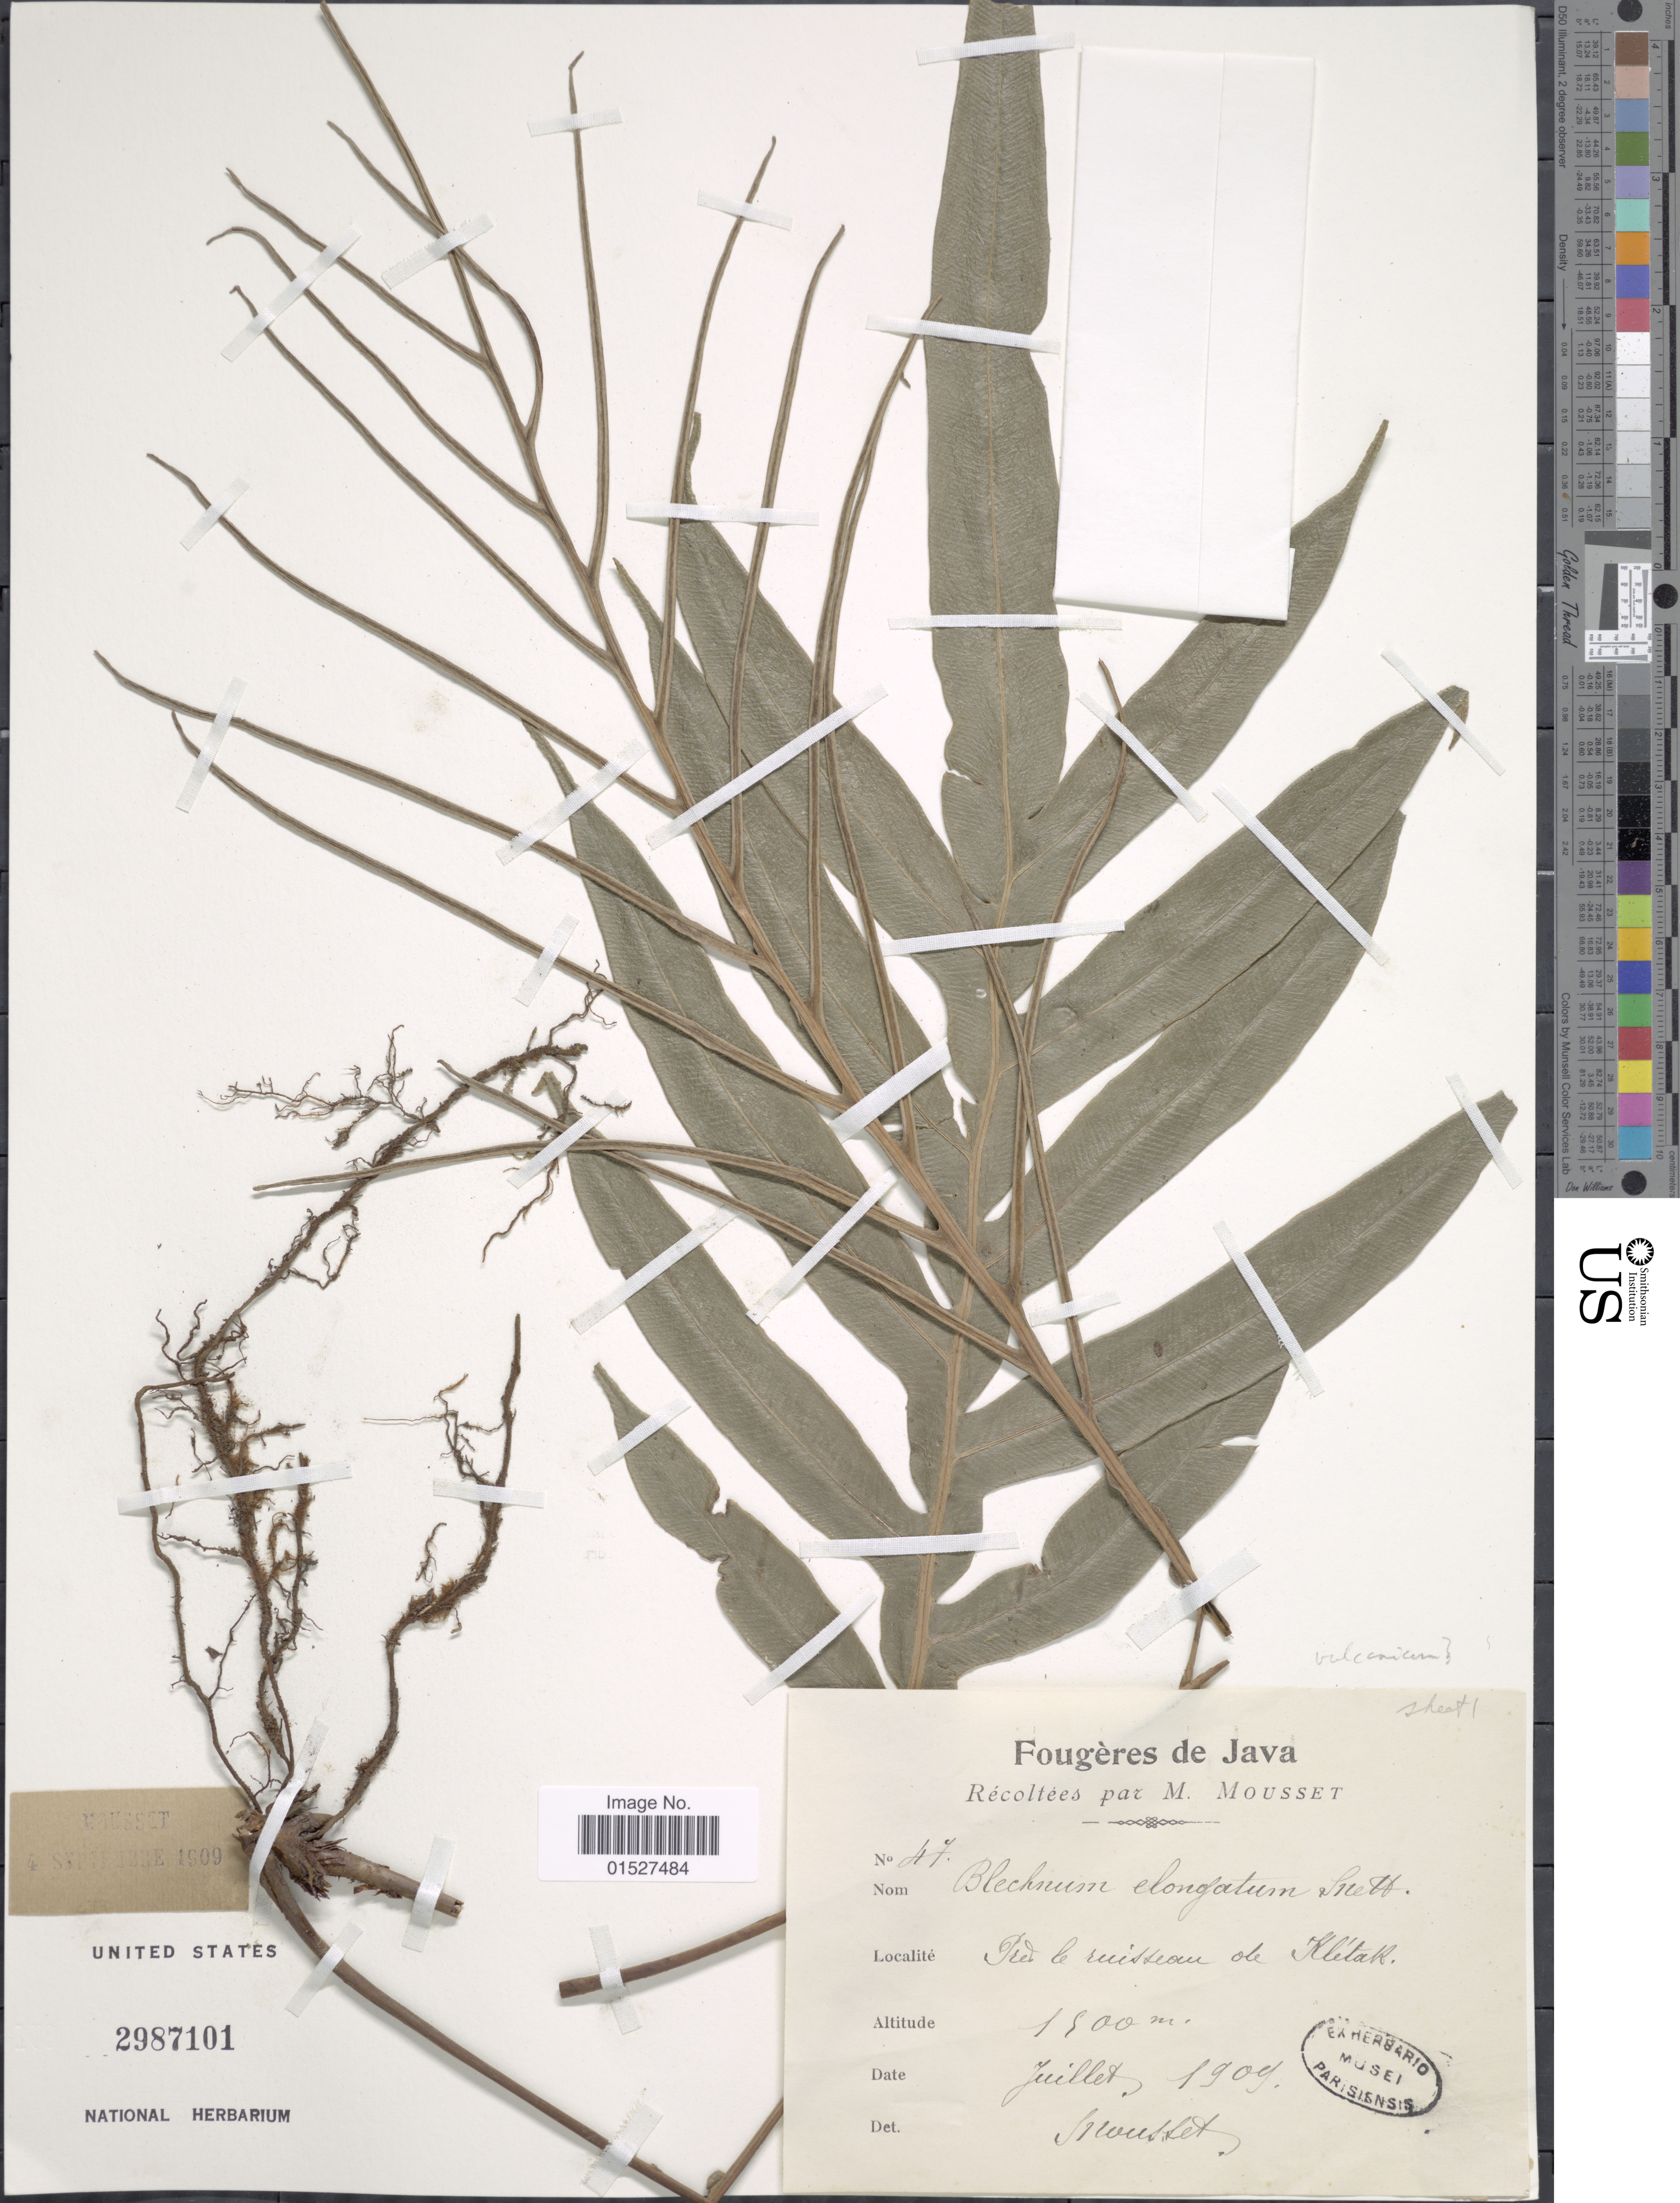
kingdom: Plantae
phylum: Tracheophyta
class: Polypodiopsida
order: Polypodiales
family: Blechnaceae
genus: Blechnum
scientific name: Blechnum elongatum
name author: Gaudich.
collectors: Mousset, --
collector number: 47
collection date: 1909-07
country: Indonesia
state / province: Java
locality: Près le ruisseau de Kletak.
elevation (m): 1500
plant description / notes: Corrected "Pres le ruisseou de Kletah" to "Près le ruisseau de Kletak."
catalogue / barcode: US 2987101